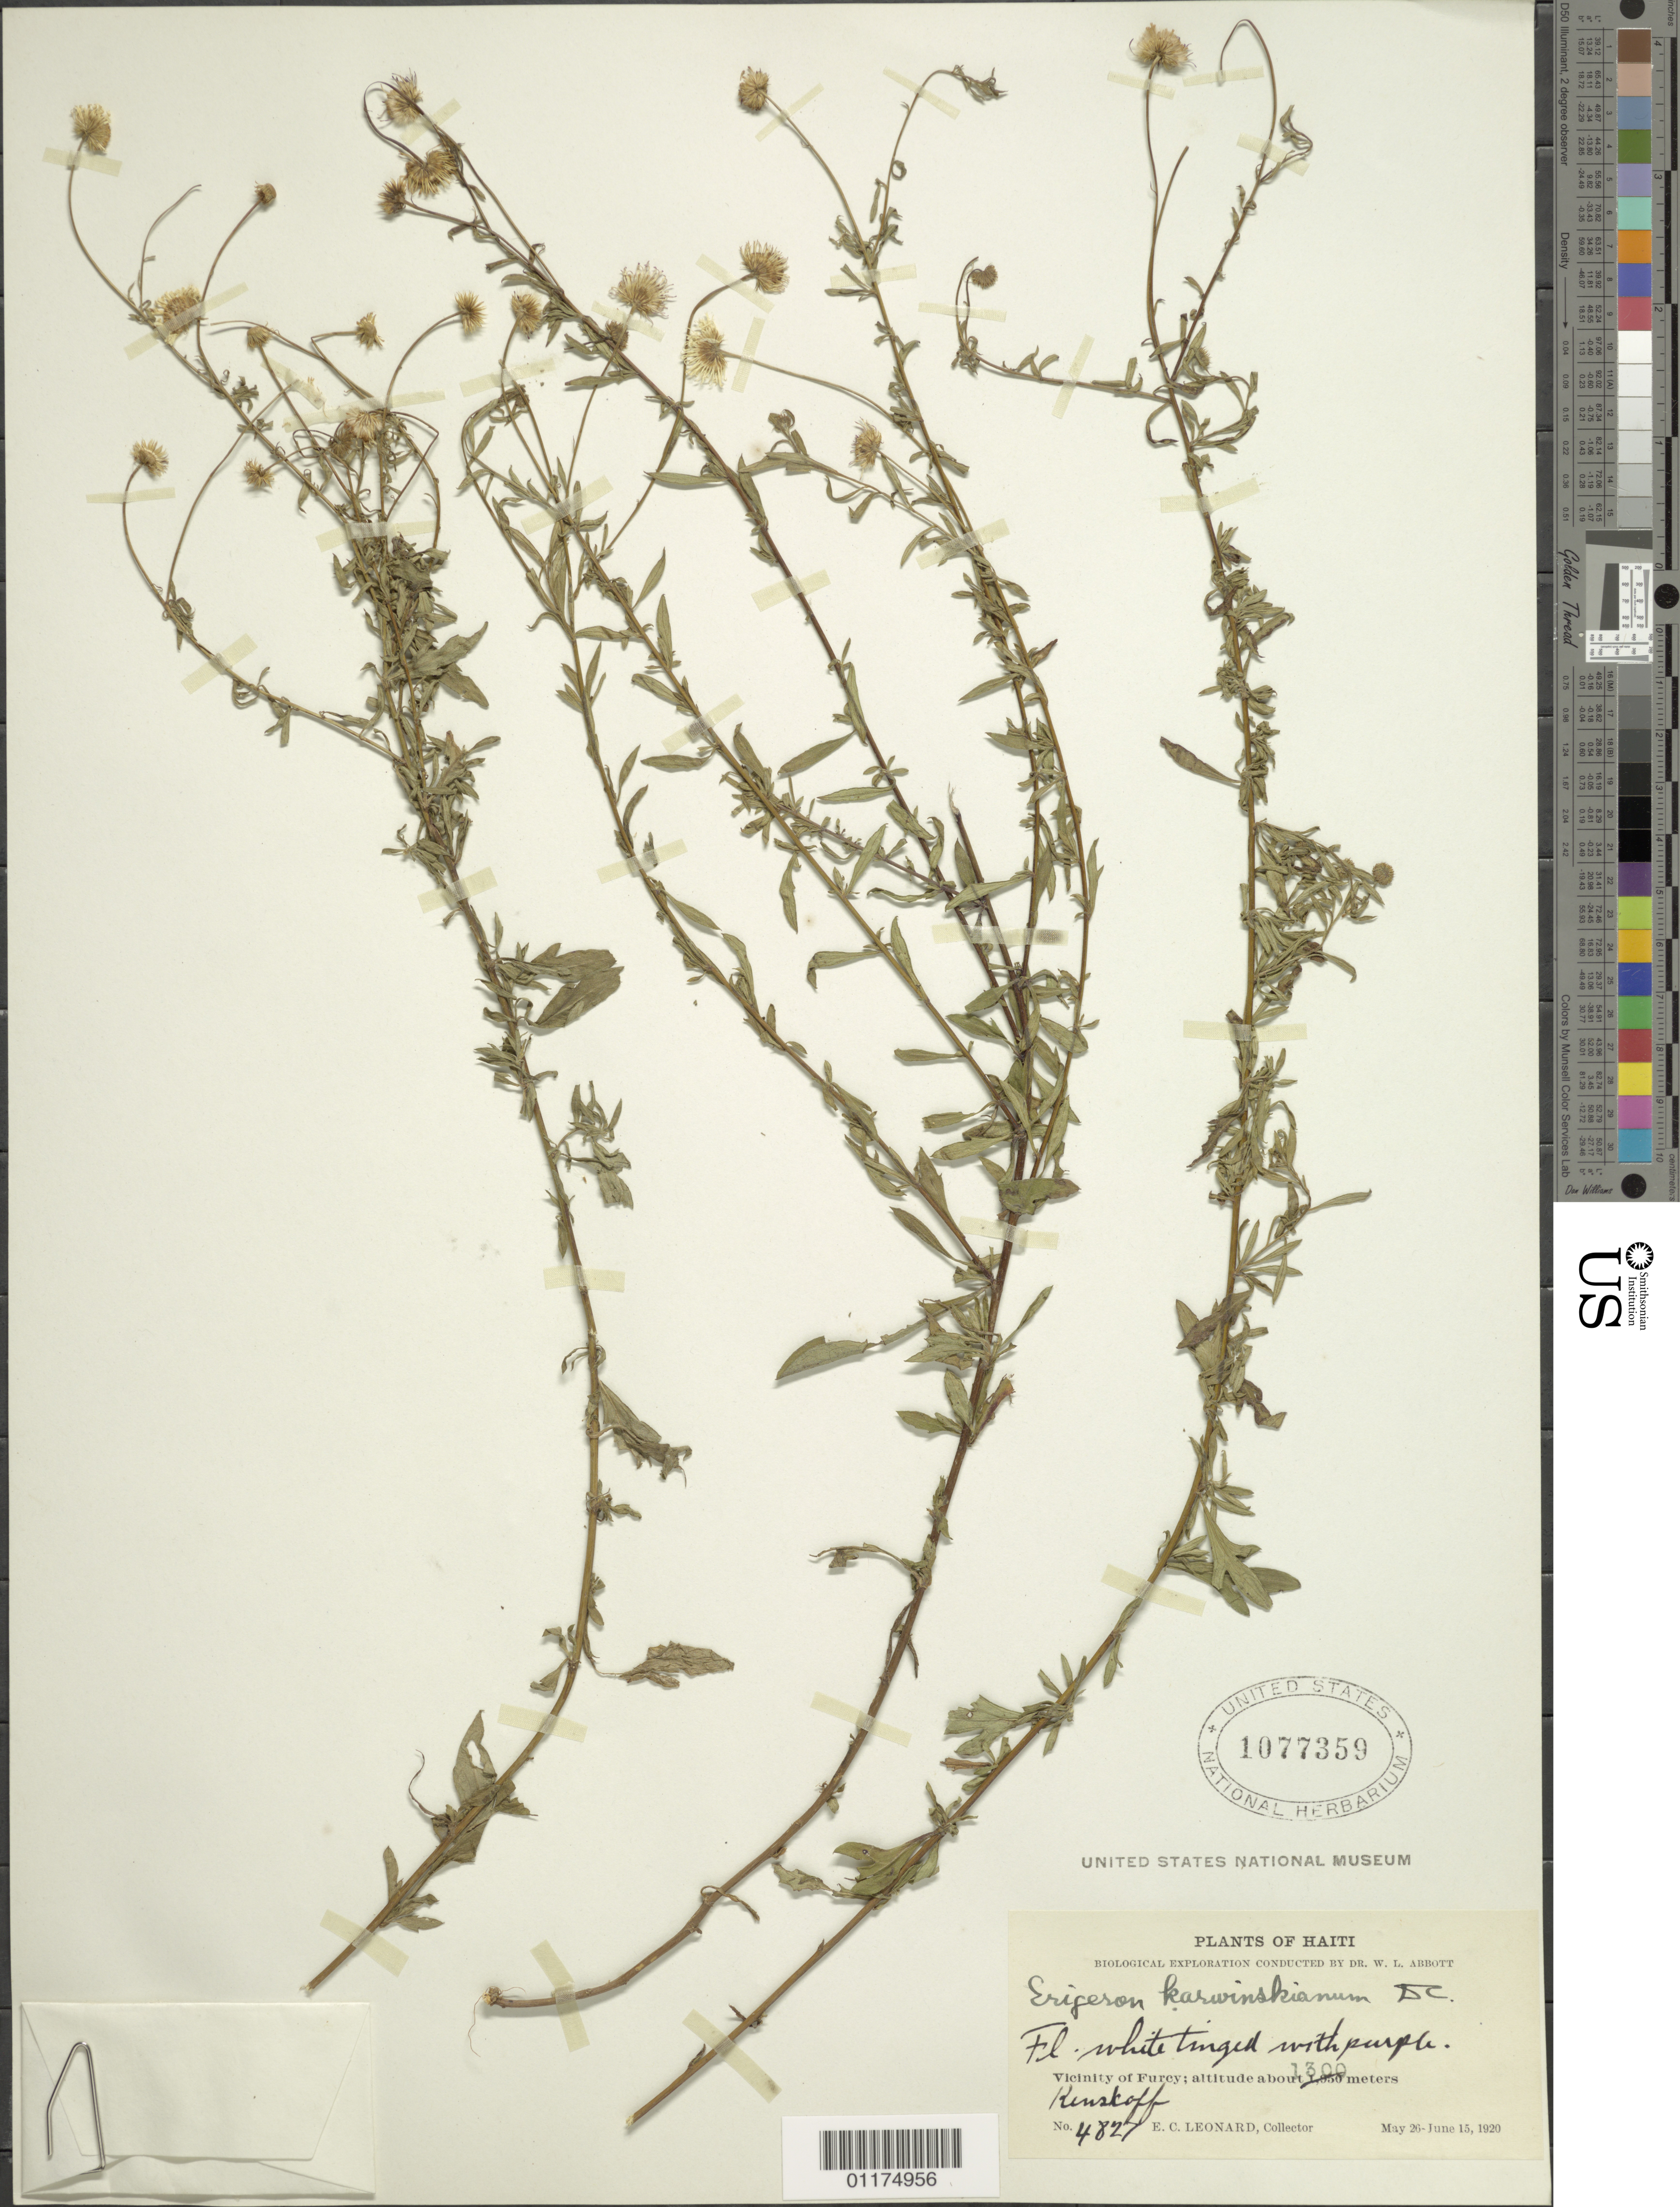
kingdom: Plantae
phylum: Tracheophyta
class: Magnoliopsida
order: Asterales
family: Asteraceae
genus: Erigeron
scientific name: Erigeron karvinskianus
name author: DC.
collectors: E. C. Leonard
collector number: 4827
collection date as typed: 26 May 1920 to 15 Jun 1920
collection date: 1920-05-26/1920-06-15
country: Haiti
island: Hispaniola I.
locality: Vicinity of Furcy; Kenskoff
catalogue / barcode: US 1077359